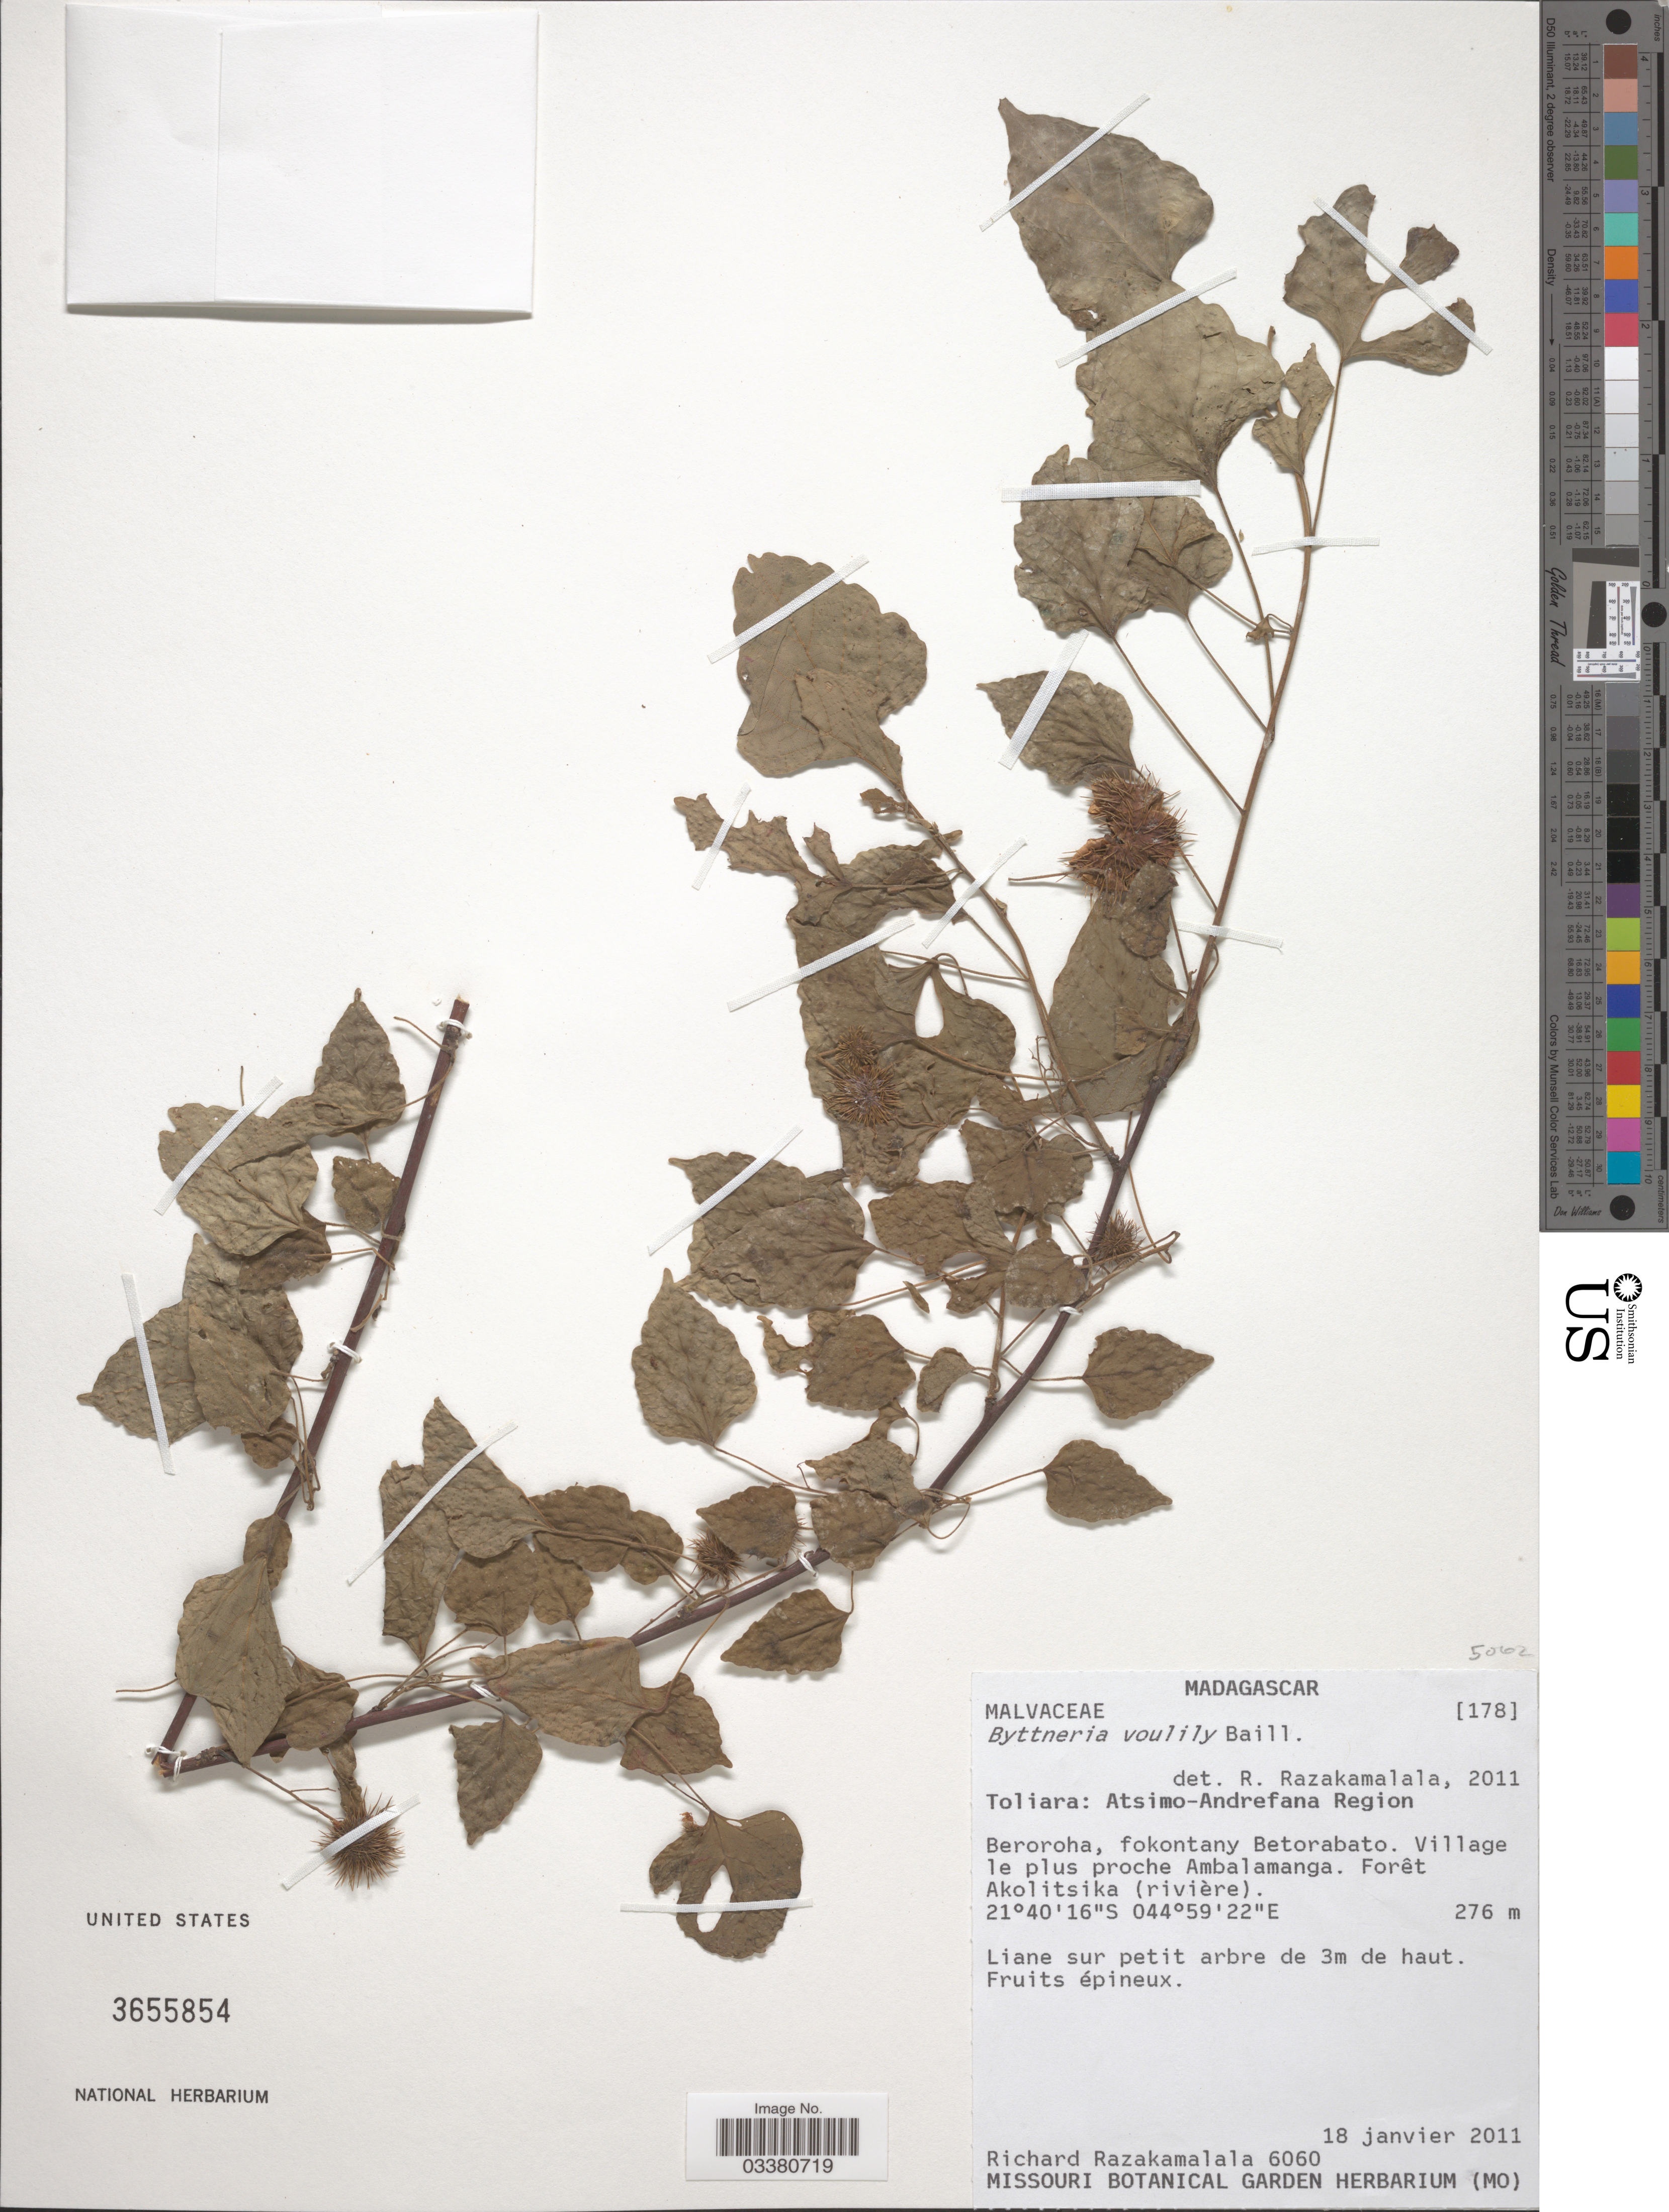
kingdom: Plantae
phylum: Tracheophyta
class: Magnoliopsida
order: Malvales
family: Malvaceae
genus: Byttneria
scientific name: Byttneria voulily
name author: Baill.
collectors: R. Razakamalala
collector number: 6060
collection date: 2011-01-18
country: Madagascar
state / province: Atsimo-Andrefana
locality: Atsimo-Andrefana Region. Beroroha, fokontany Betorabato.Village le plus proche Ambalamanga. Forêt Akolitsika (rivière).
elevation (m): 276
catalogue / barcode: US 3655854